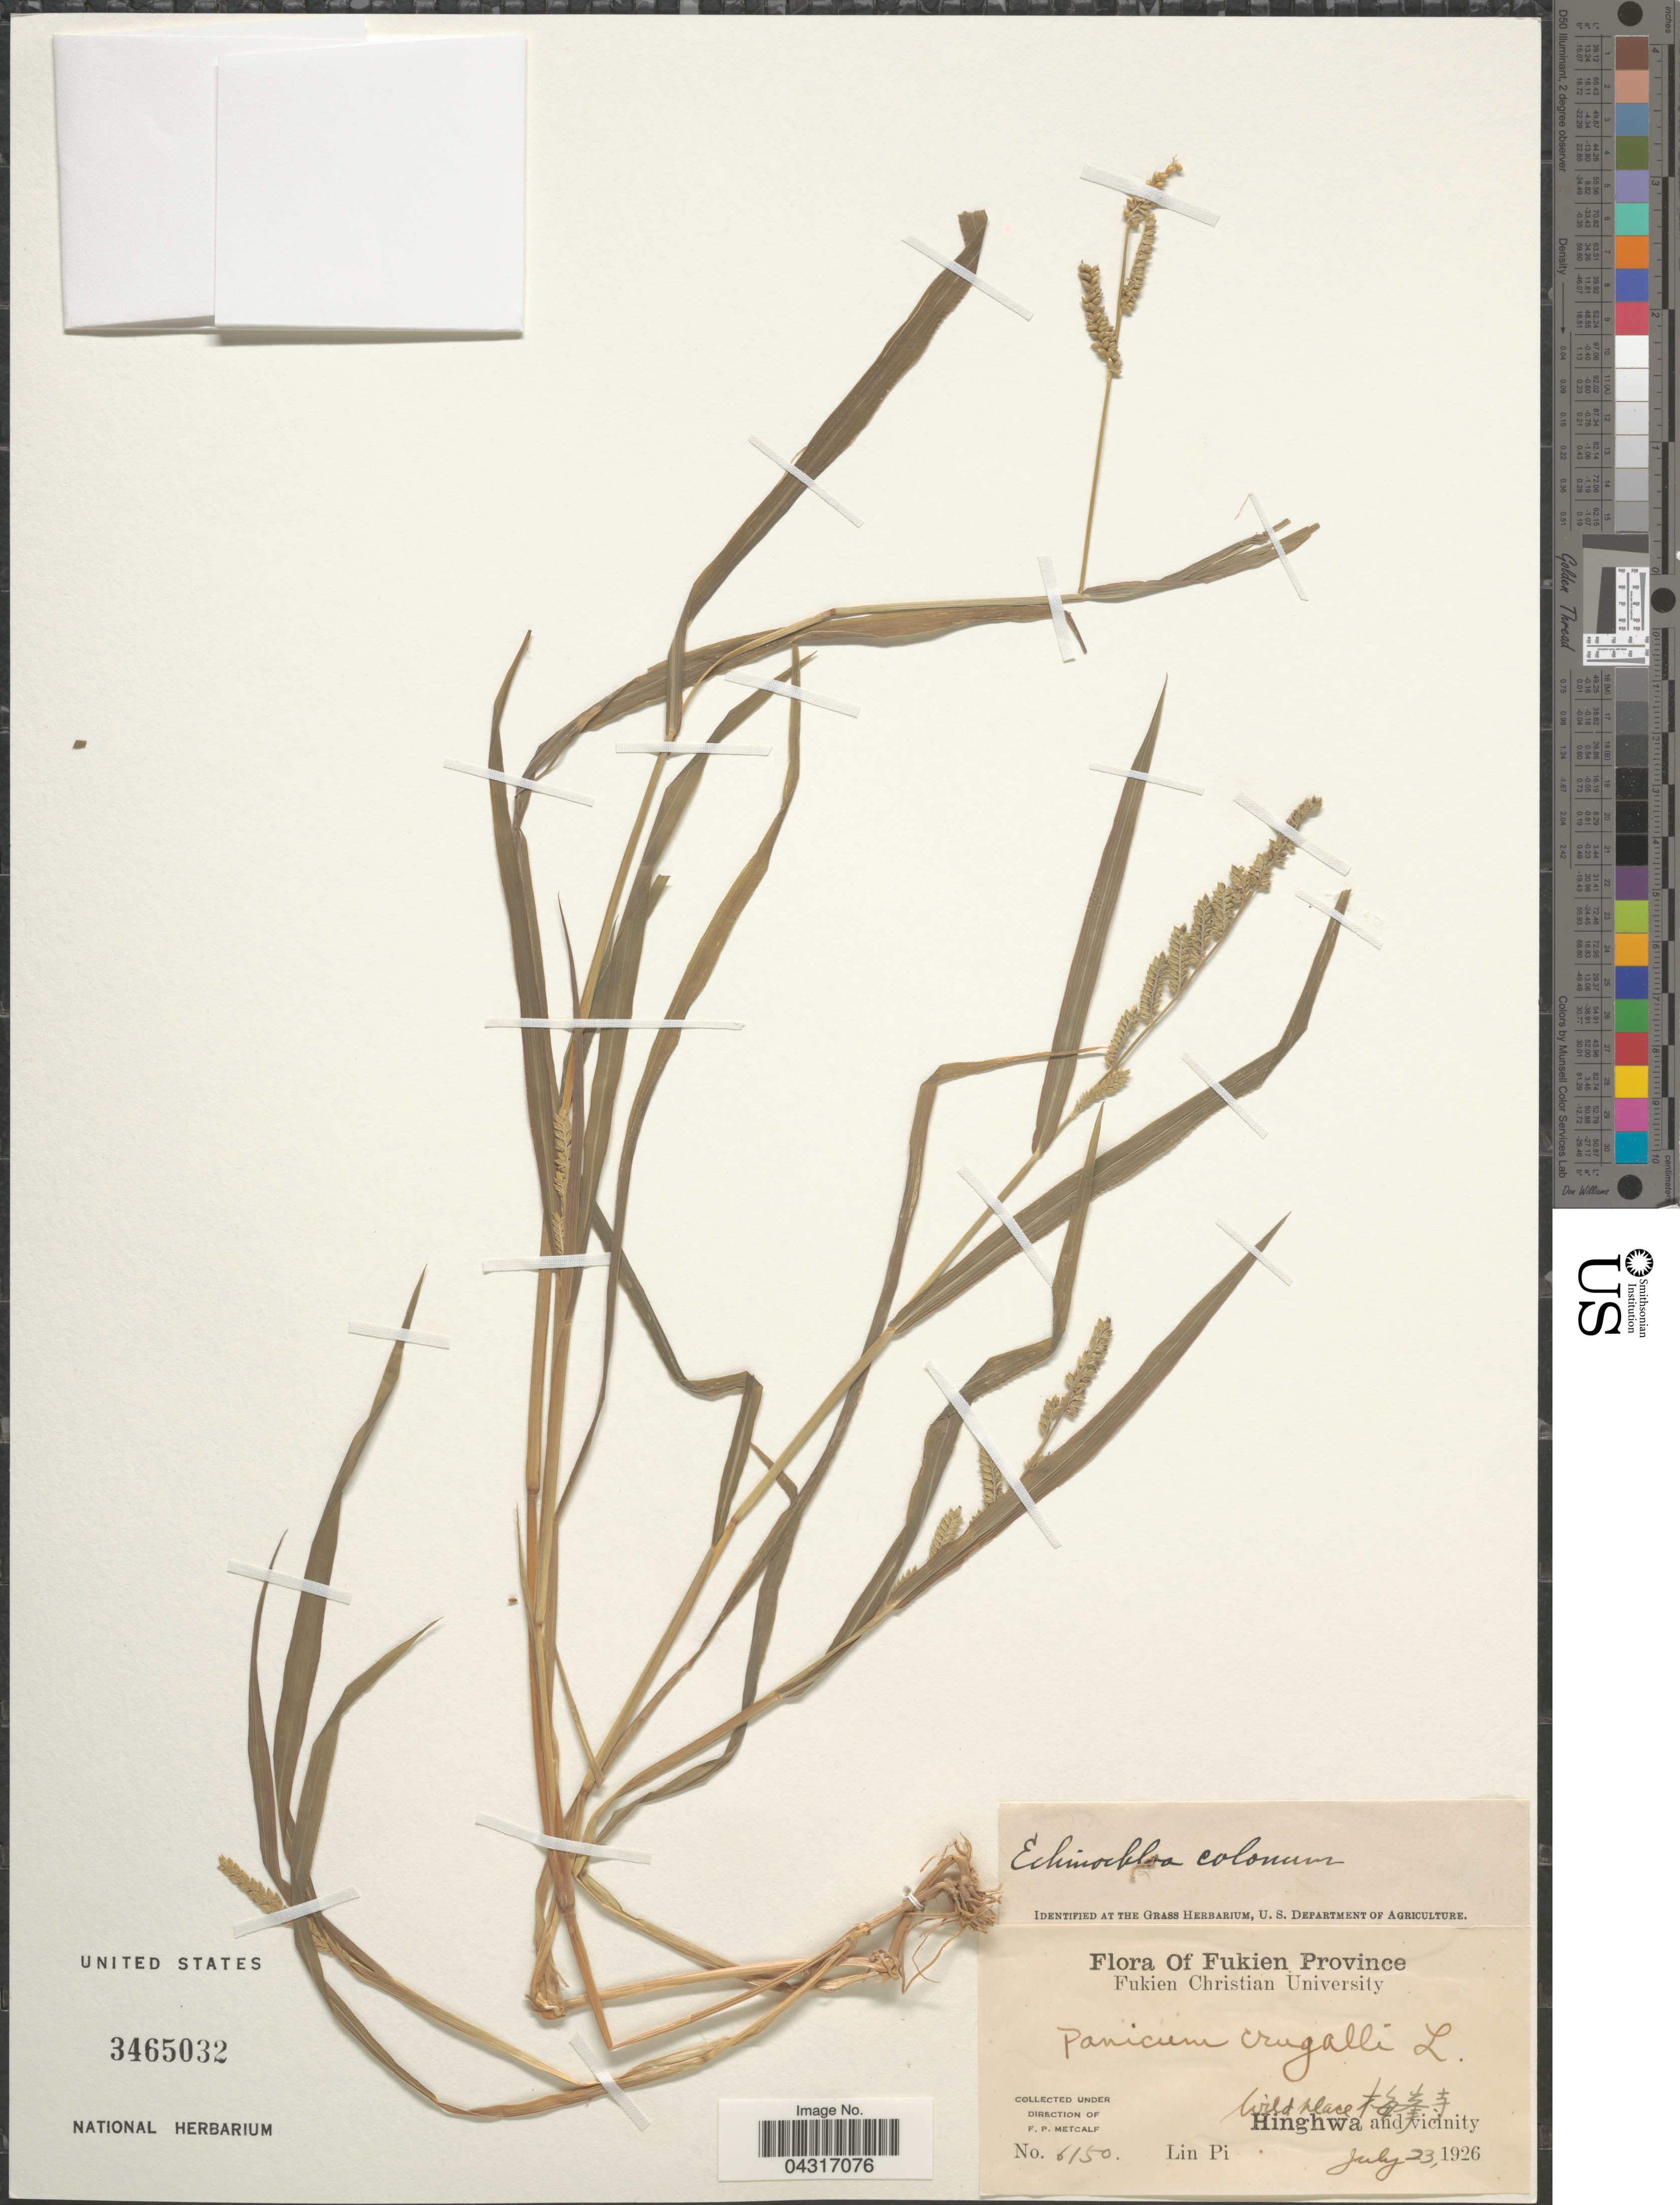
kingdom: Plantae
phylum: Tracheophyta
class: Liliopsida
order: Poales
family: Poaceae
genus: Echinochloa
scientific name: Echinochloa colona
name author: (L.) Link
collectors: L. Pi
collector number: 6150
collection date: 1926-07-23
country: China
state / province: Fujian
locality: Fukien Province. [Foreign script] Hinghwa and vicinity.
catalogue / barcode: US 3465032